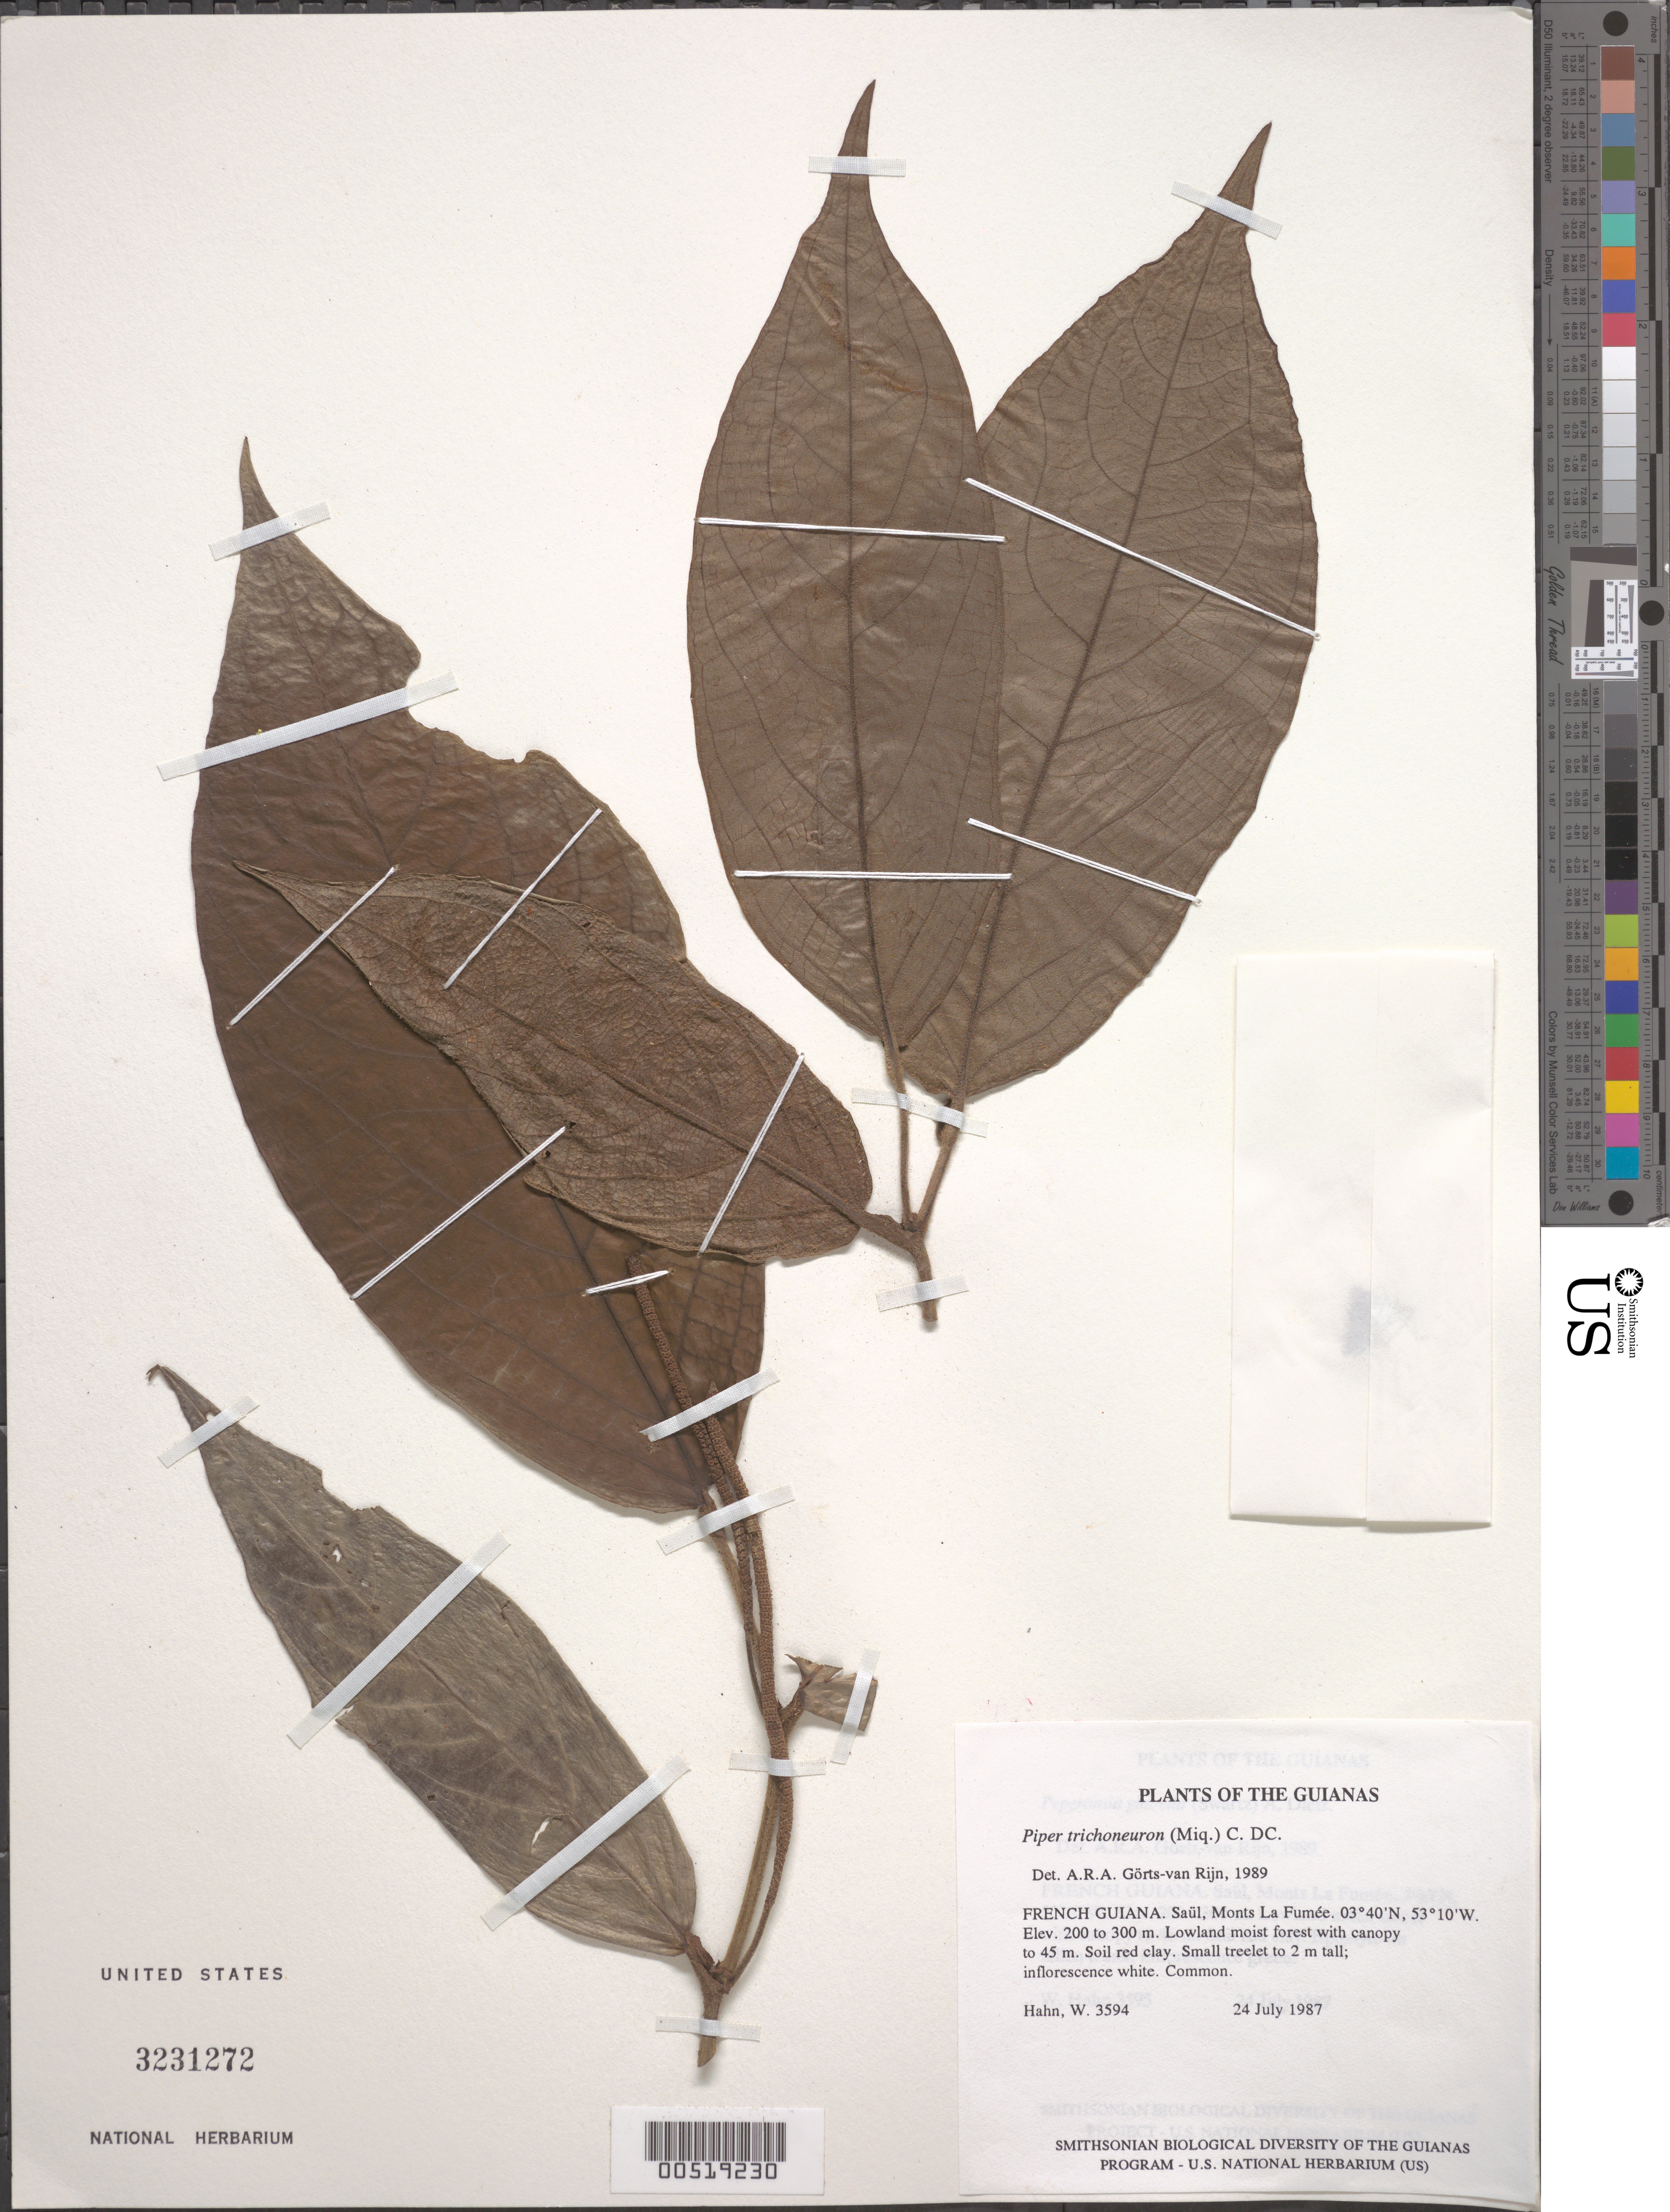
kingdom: Plantae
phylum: Tracheophyta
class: Magnoliopsida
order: Piperales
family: Piperaceae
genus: Piper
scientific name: Piper trichoneuron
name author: (Miq.) C. DC.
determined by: Görts-van Rijn, A. R. A.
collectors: W. Hahn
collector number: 3594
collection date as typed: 24 July 1987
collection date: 1987-07-24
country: French Guiana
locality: Saül, Monts La Fumée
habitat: Lowland moist forest with canopy to 45 m. Soil red clay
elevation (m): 200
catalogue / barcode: US 3231272